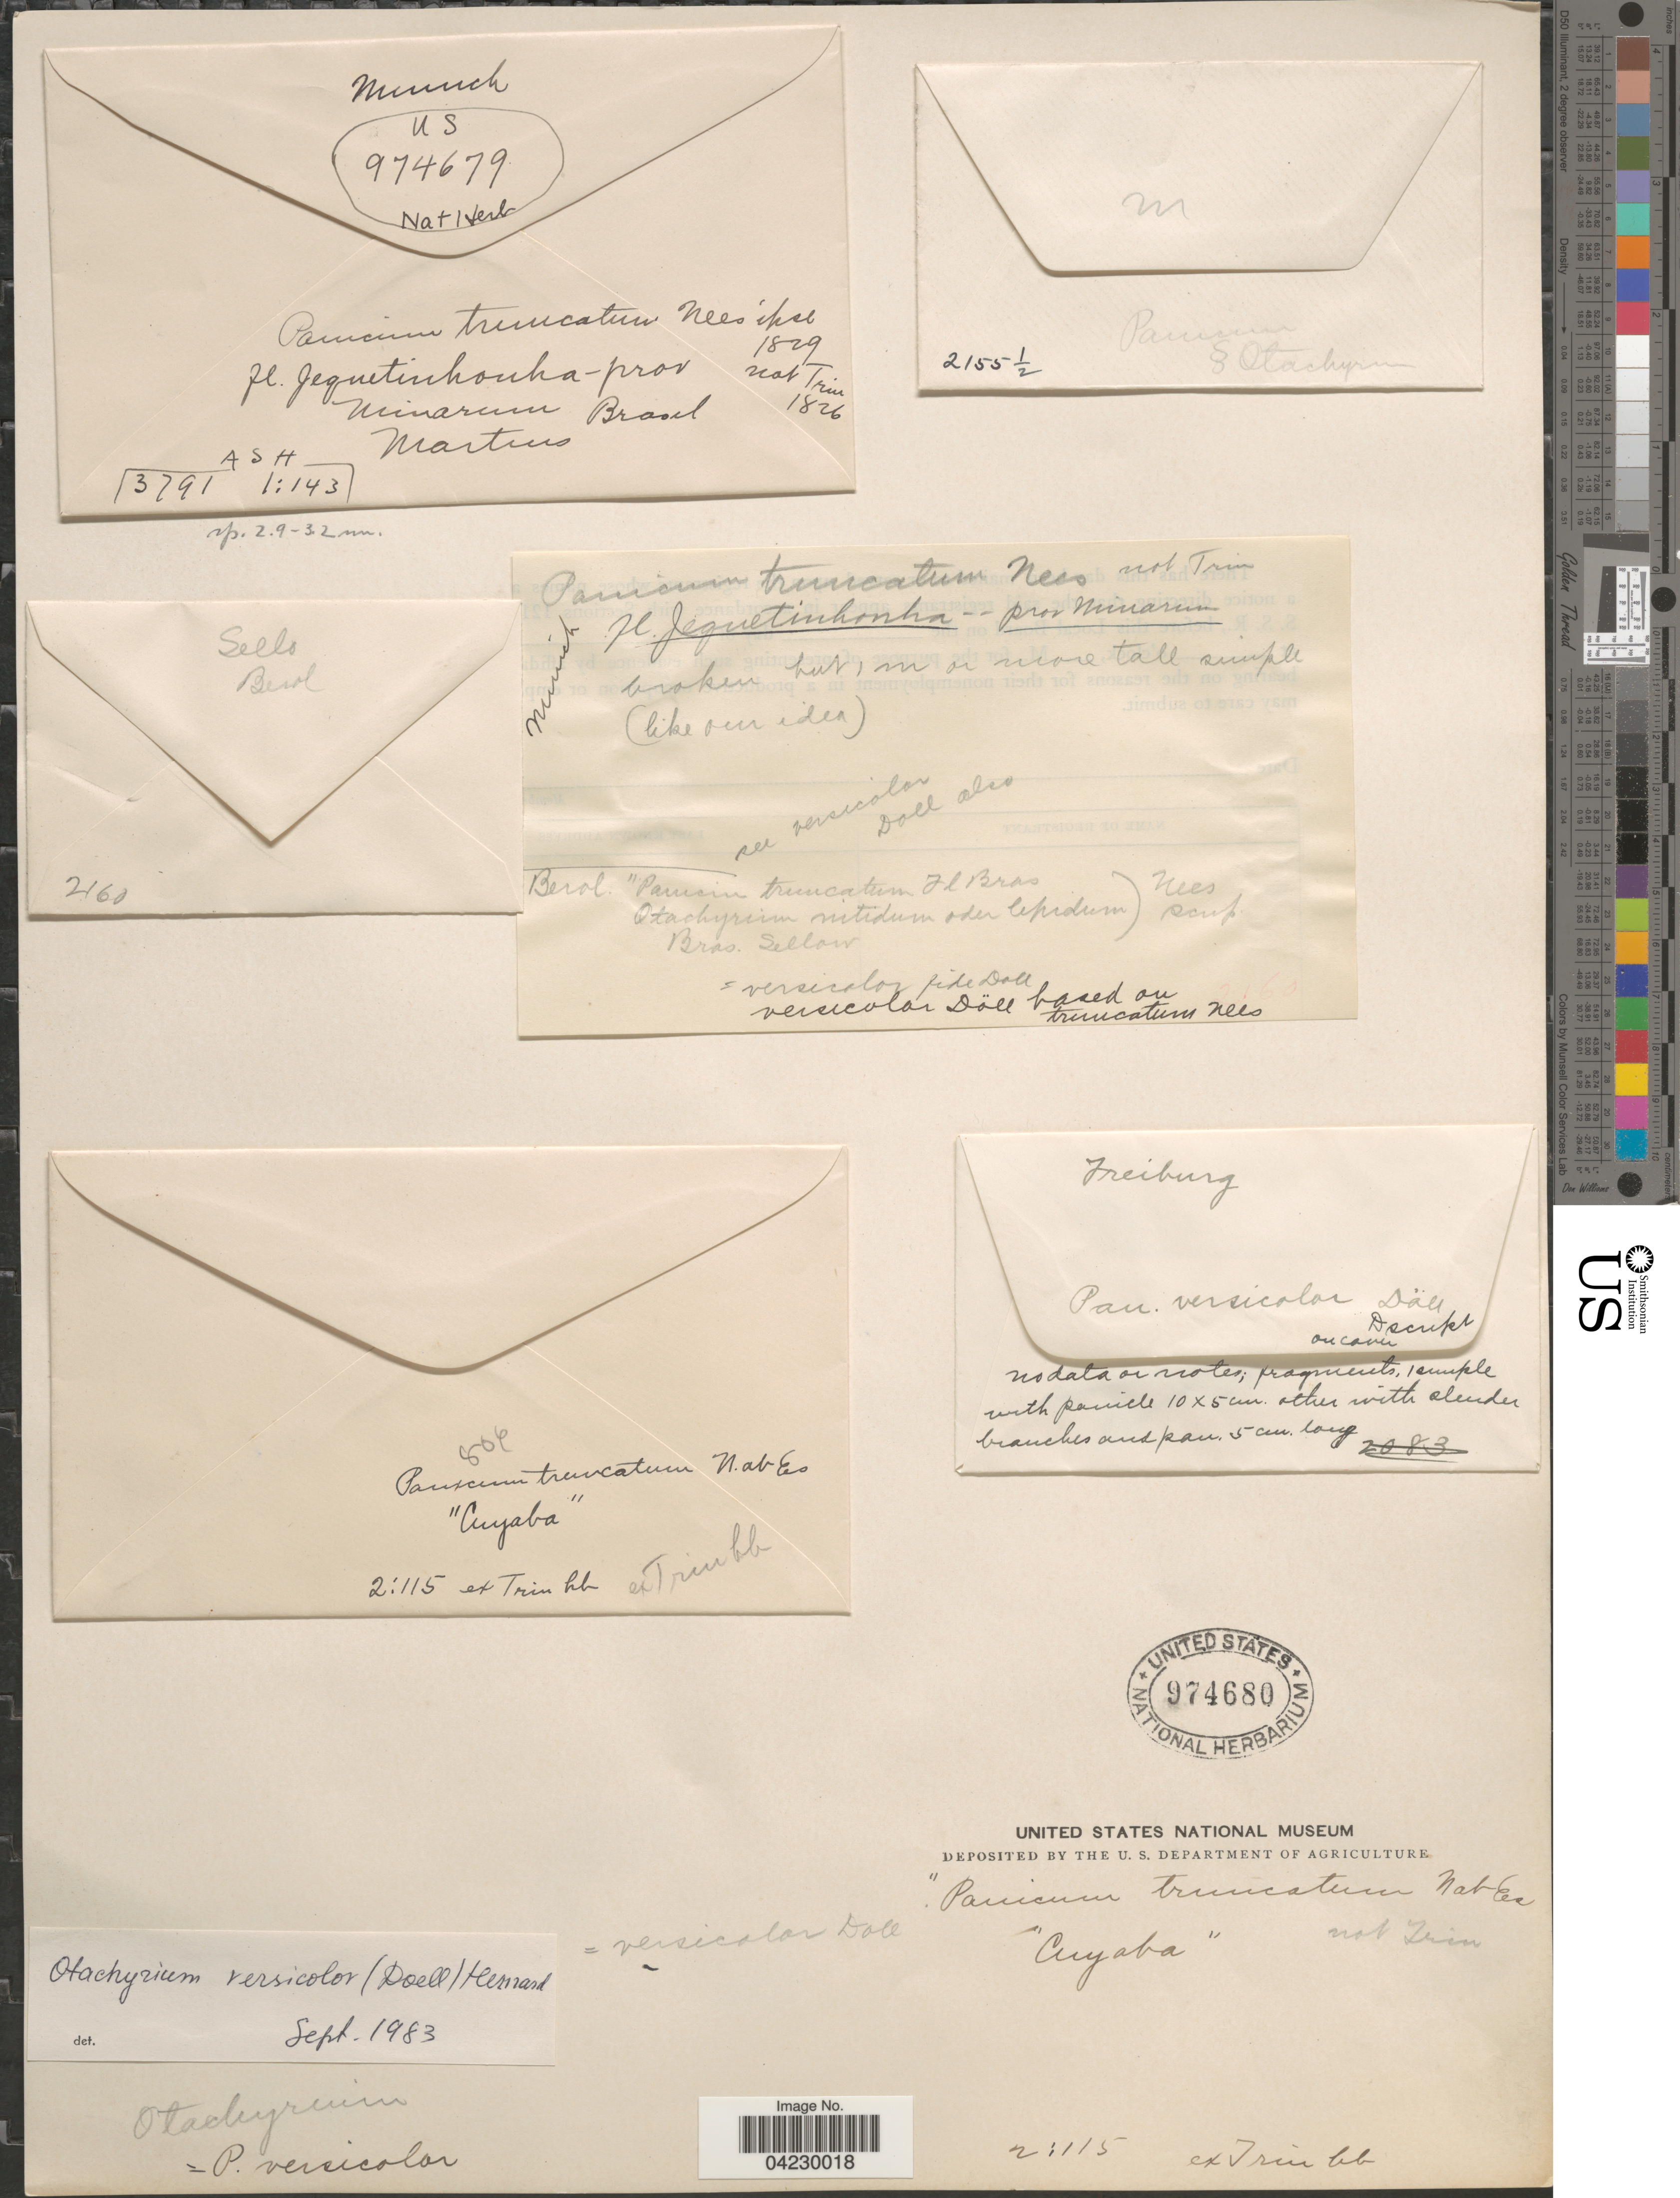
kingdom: Plantae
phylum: Tracheophyta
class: Liliopsida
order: Poales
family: Poaceae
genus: Otachyrium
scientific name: Otachyrium versicolor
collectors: -. Martins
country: Brazil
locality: Prov. Minarum [unsure placement]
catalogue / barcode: US 974679